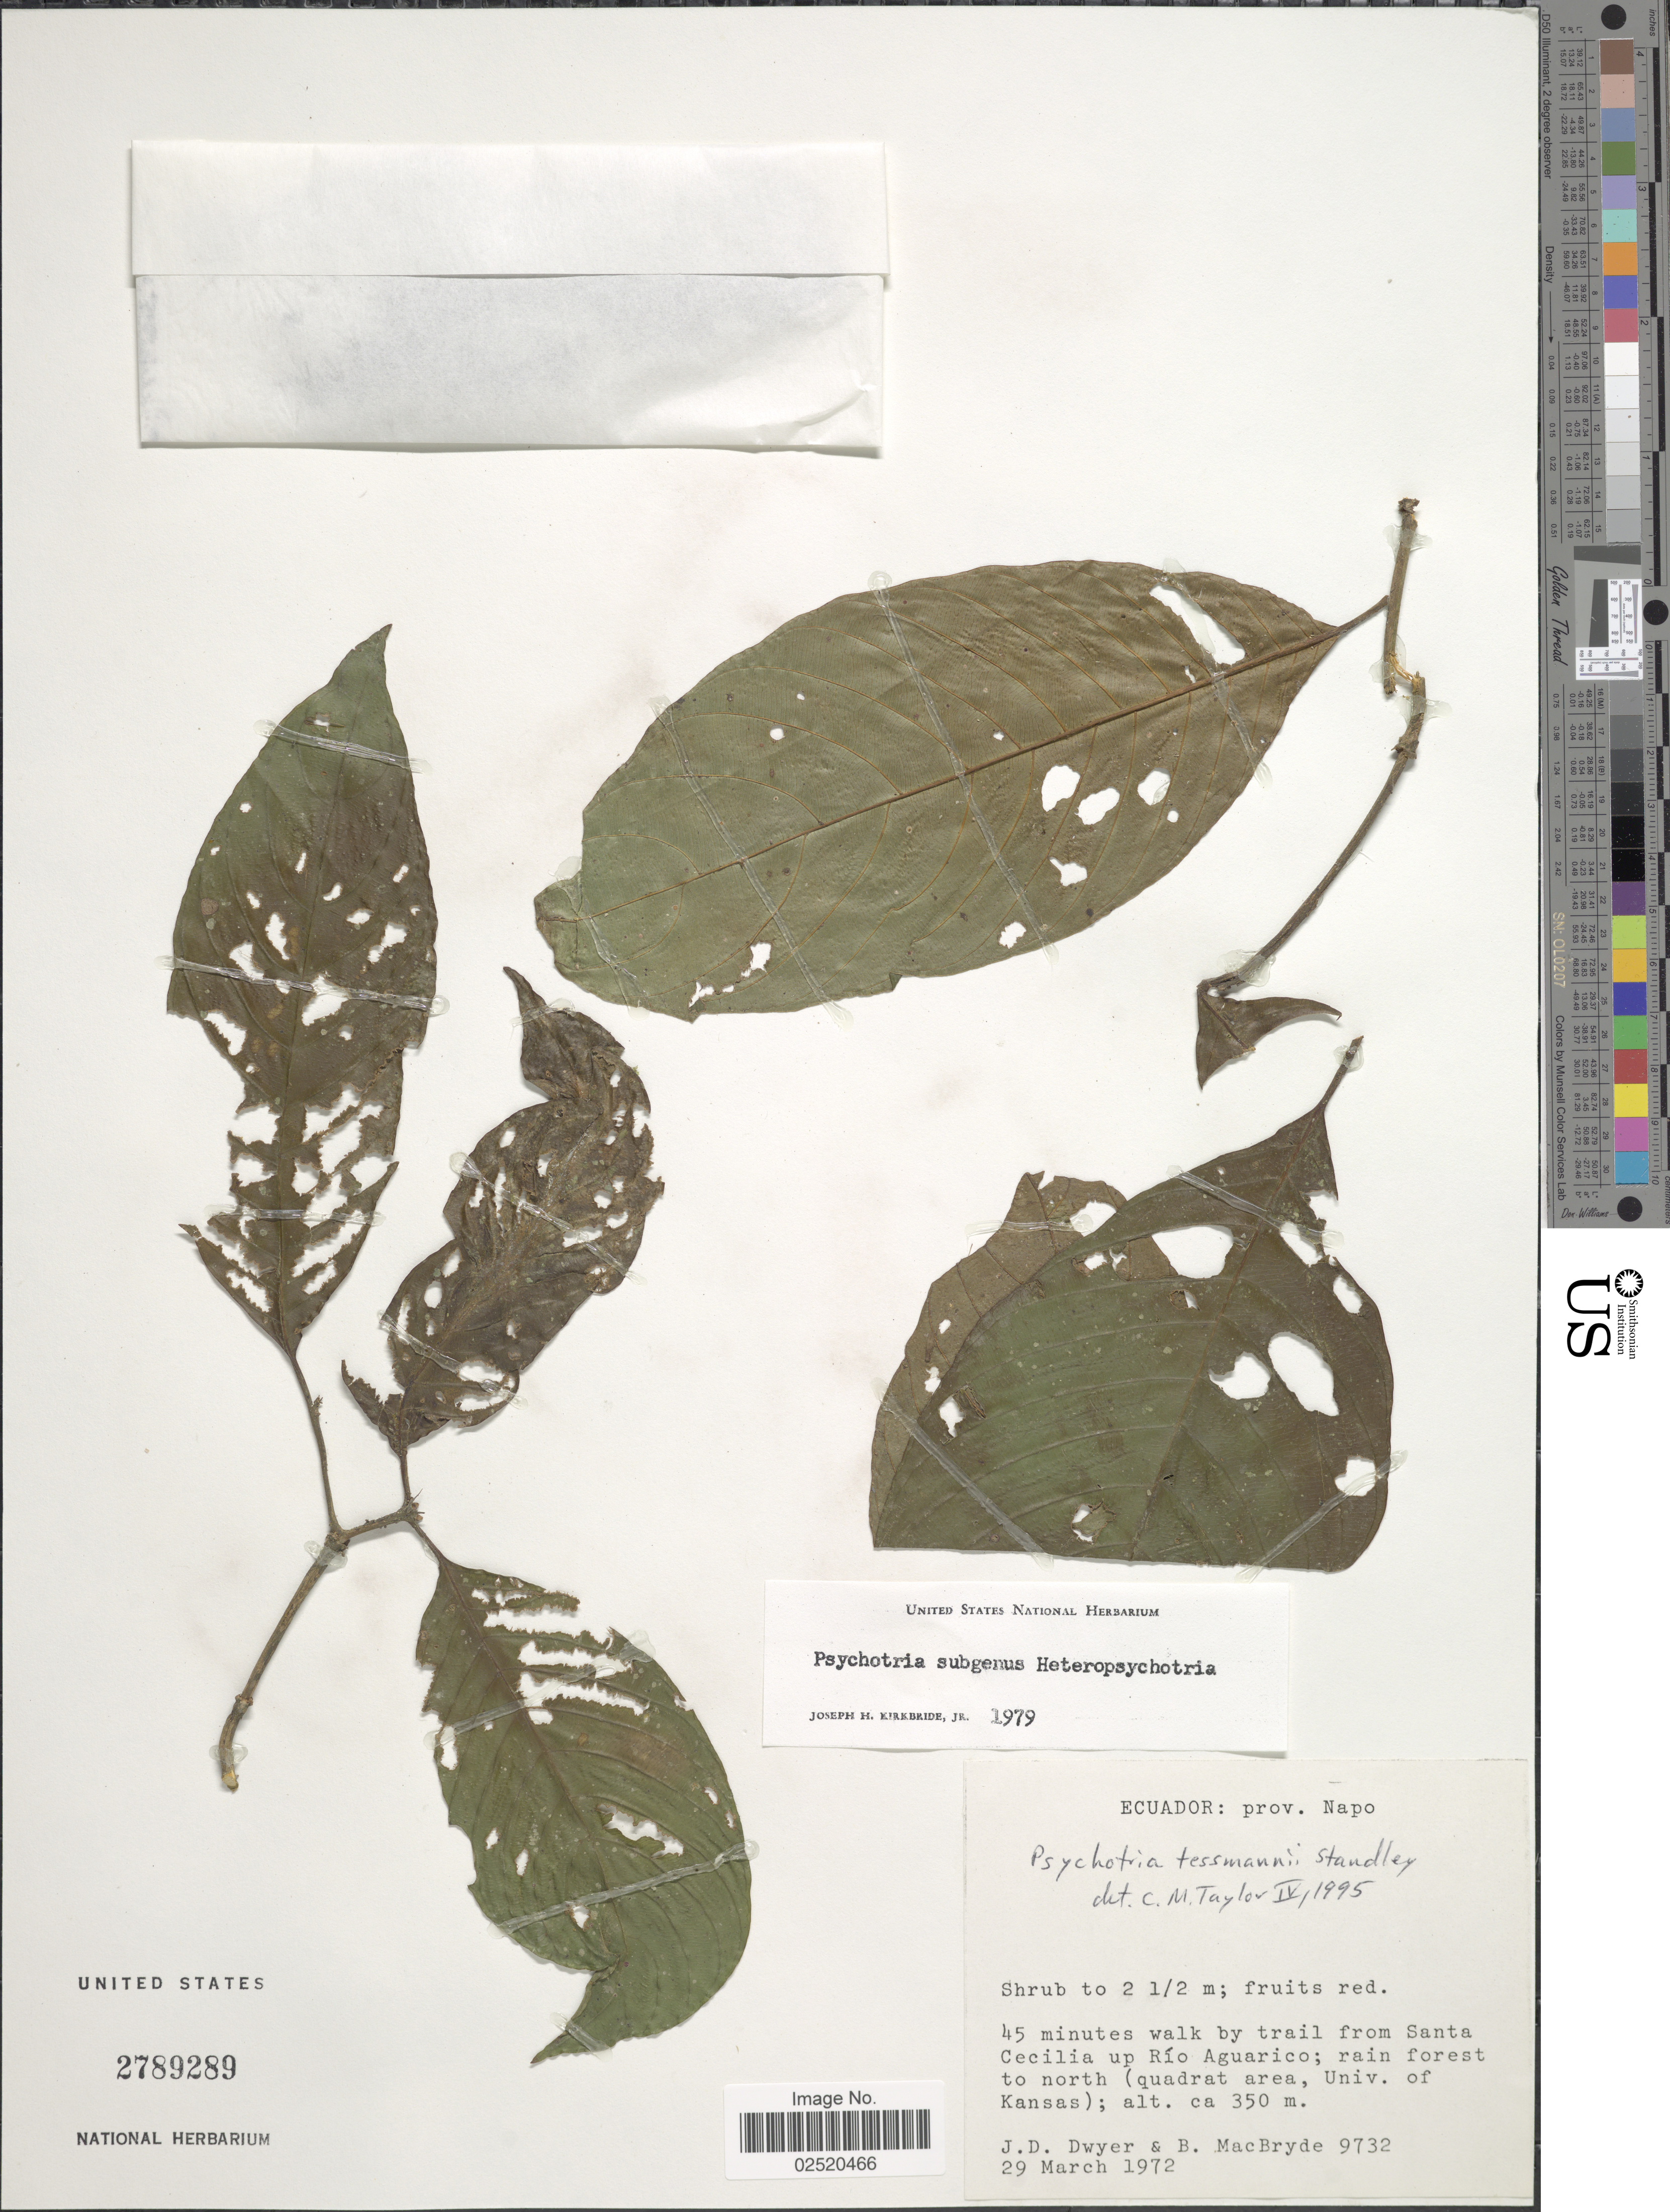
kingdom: Plantae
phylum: Tracheophyta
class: Magnoliopsida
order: Gentianales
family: Rubiaceae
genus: Psychotria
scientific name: Psychotria tessmannii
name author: Standl.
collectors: J. D. Dwyer & B. MacBryde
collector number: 9732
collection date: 1972-03-29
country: Ecuador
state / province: Napo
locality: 45 minutes walk by trail from Santa Cecilia up Río Aguarico; rain forest to north (quadrat area, Univ. of Kansas)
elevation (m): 350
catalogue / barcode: US 2789289